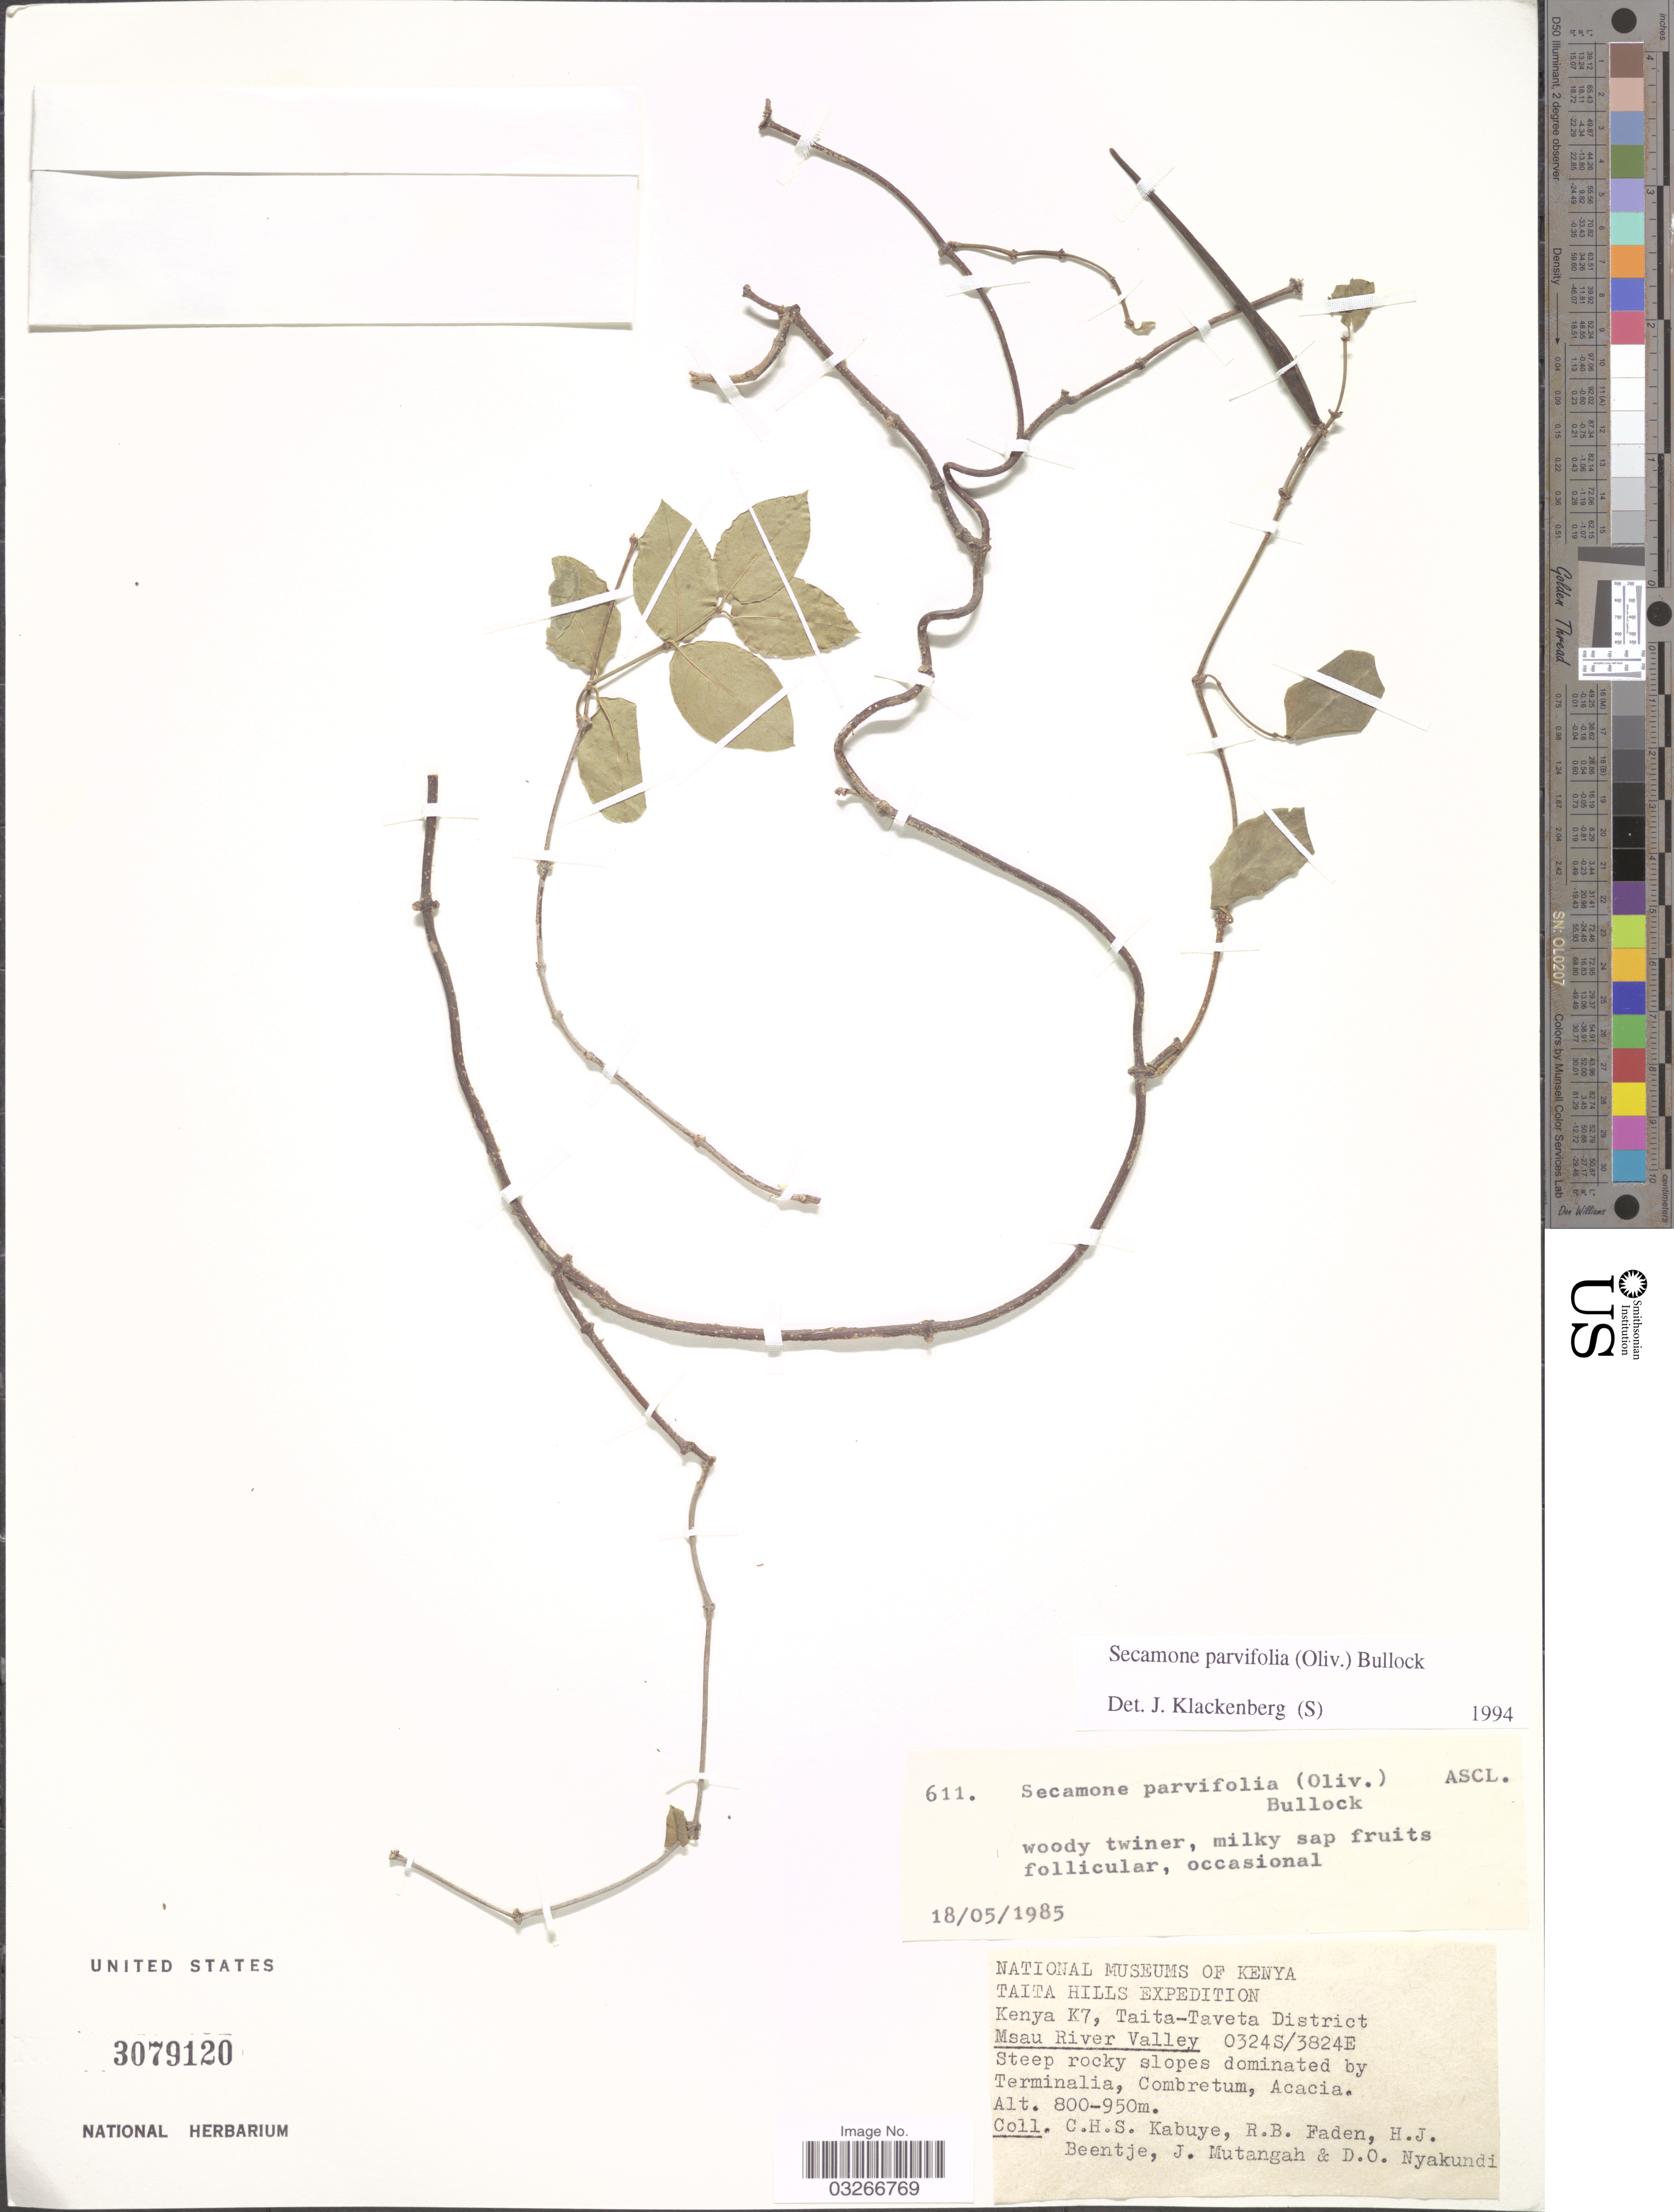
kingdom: Plantae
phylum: Tracheophyta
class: Magnoliopsida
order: Gentianales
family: Apocynaceae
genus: Secamone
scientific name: Secamone parvifolia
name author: Bullock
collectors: C. Kabuye, R. B. Faden, H. J. Beentje, J. Mutangah & D. Nyakundi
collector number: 611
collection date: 1985-05-18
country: Kenya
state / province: Taita Taveta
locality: Taita Hills, Kenya K7, Taita-Taveta District, Msau River Valley.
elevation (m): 80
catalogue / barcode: US 3079120